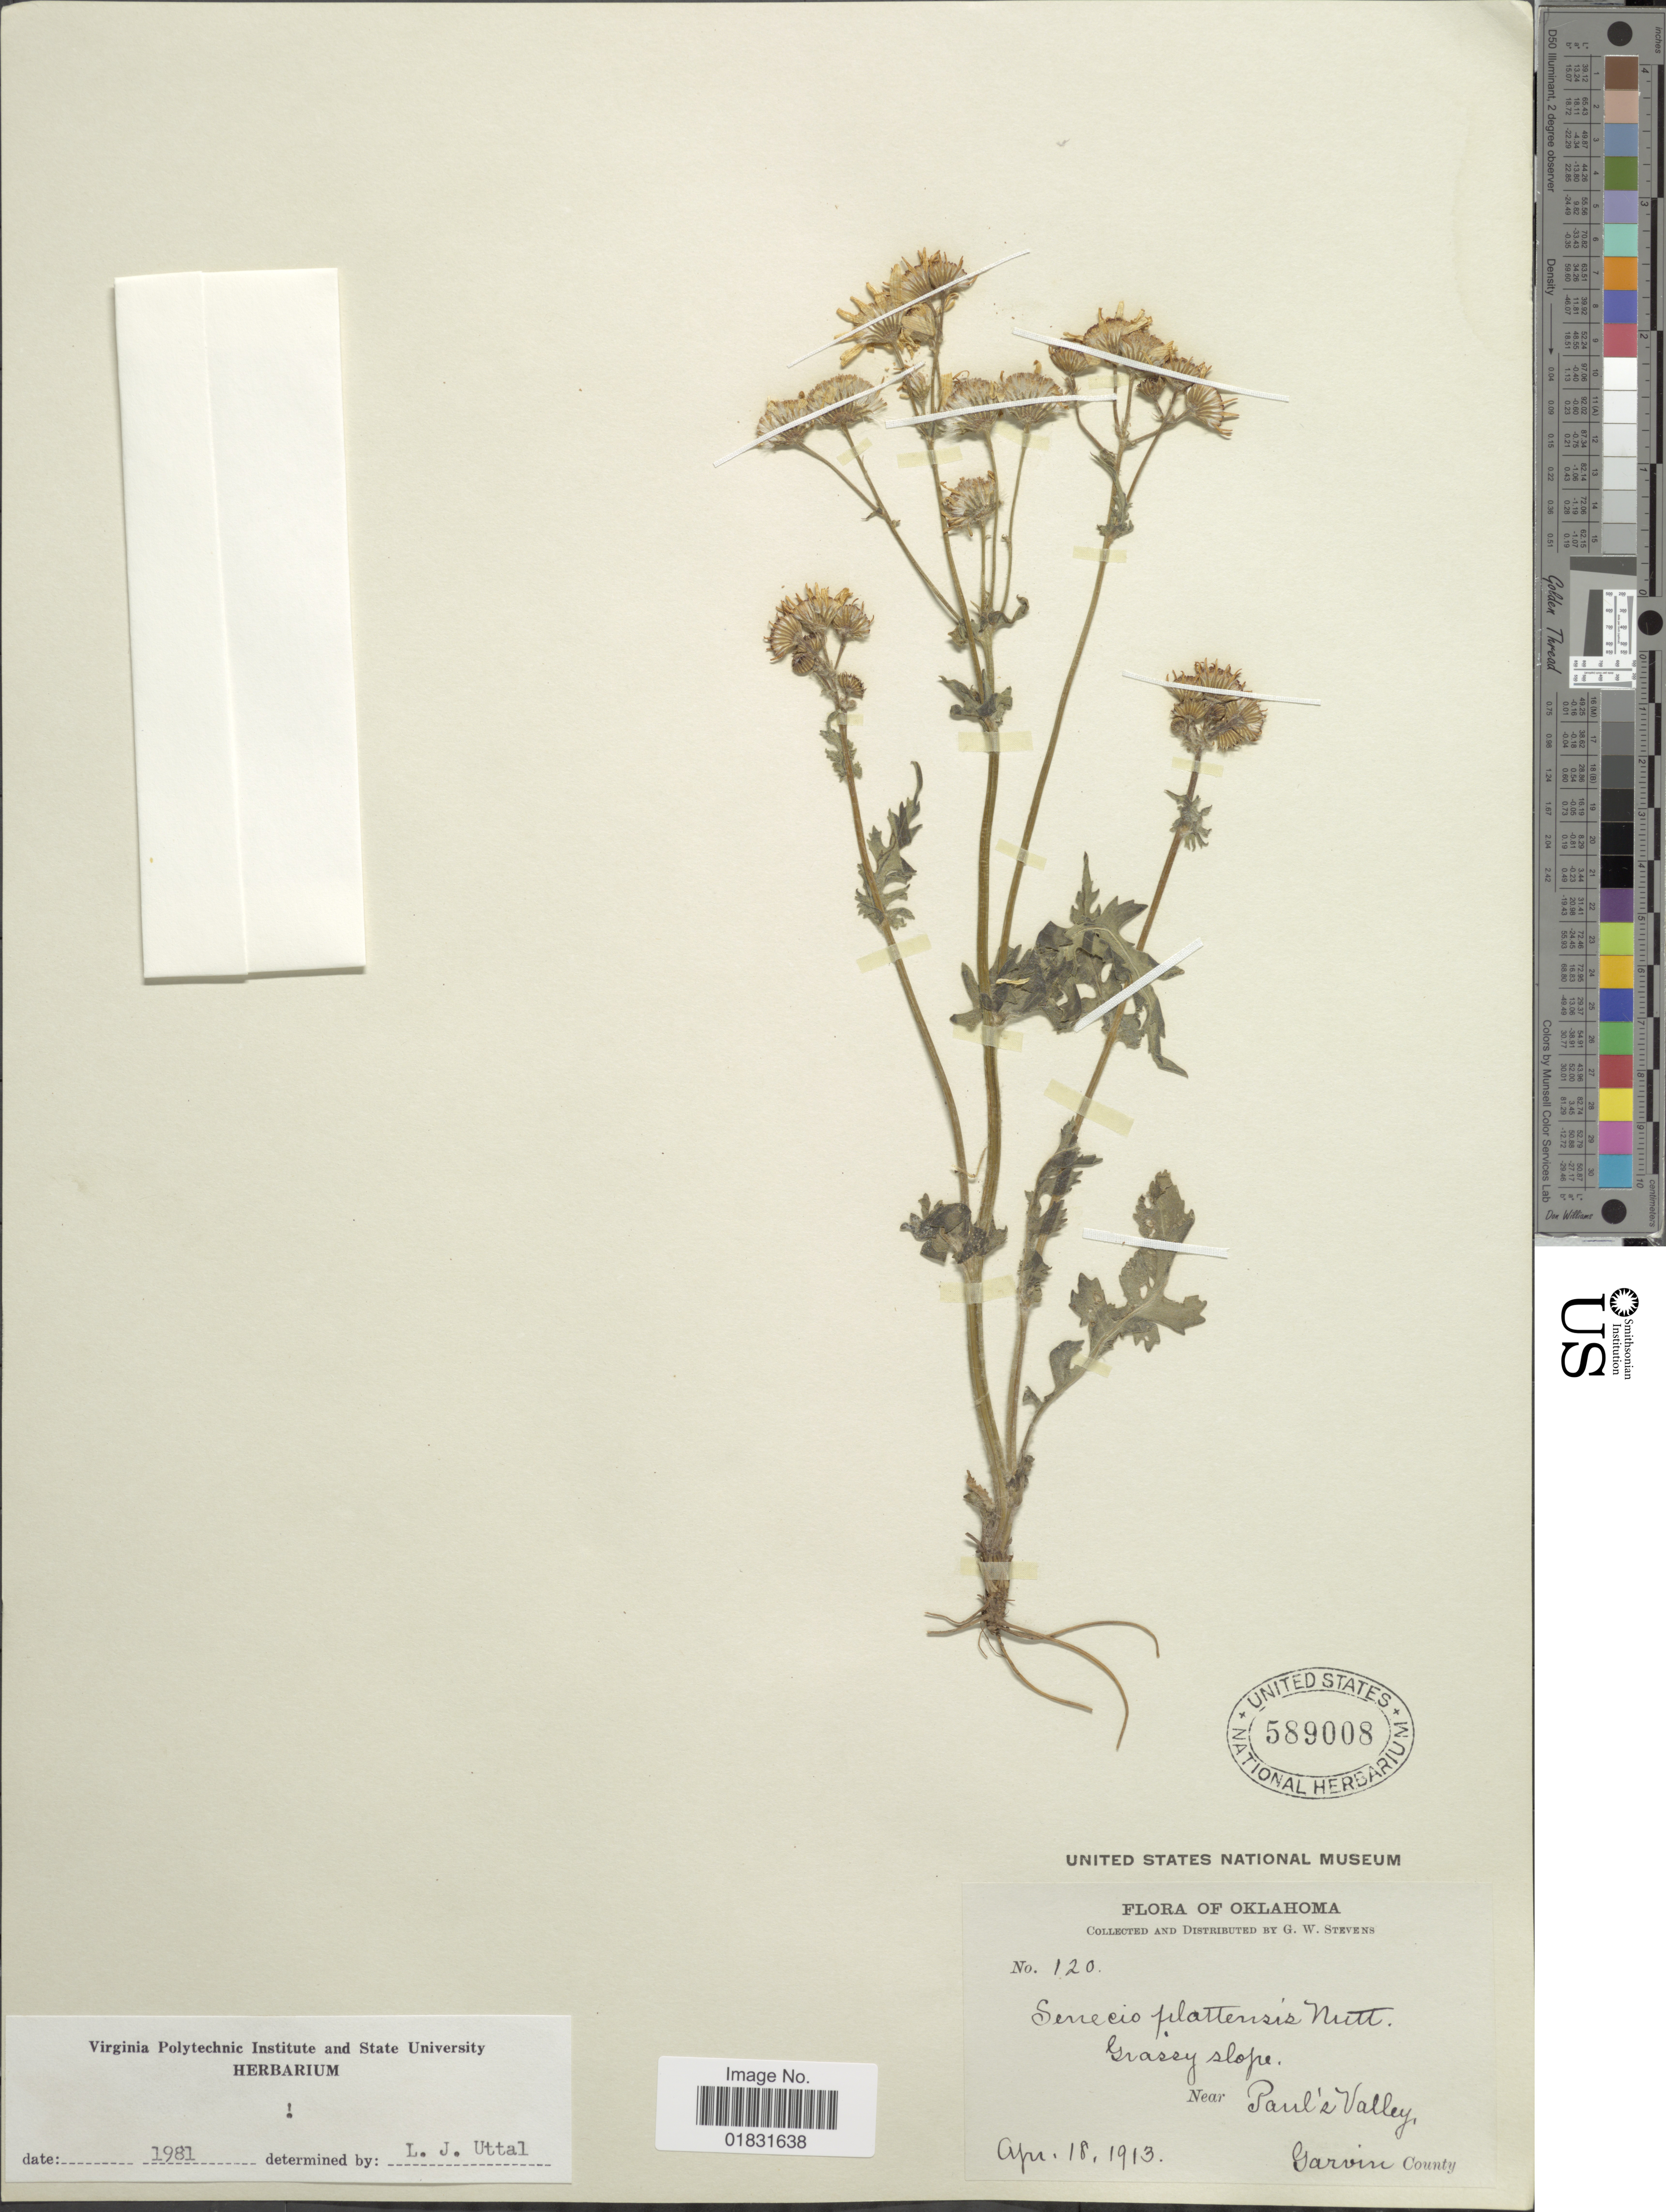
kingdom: Plantae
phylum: Tracheophyta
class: Magnoliopsida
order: Asterales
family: Asteraceae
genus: Packera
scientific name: Packera plattensis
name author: W.A. Weber & Á. Löve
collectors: G. W. Stevens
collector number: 120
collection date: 1913-04-18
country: United States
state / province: Oklahoma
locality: Grassy slope, Near Paul's Valley, Garvin County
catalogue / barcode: US 589008